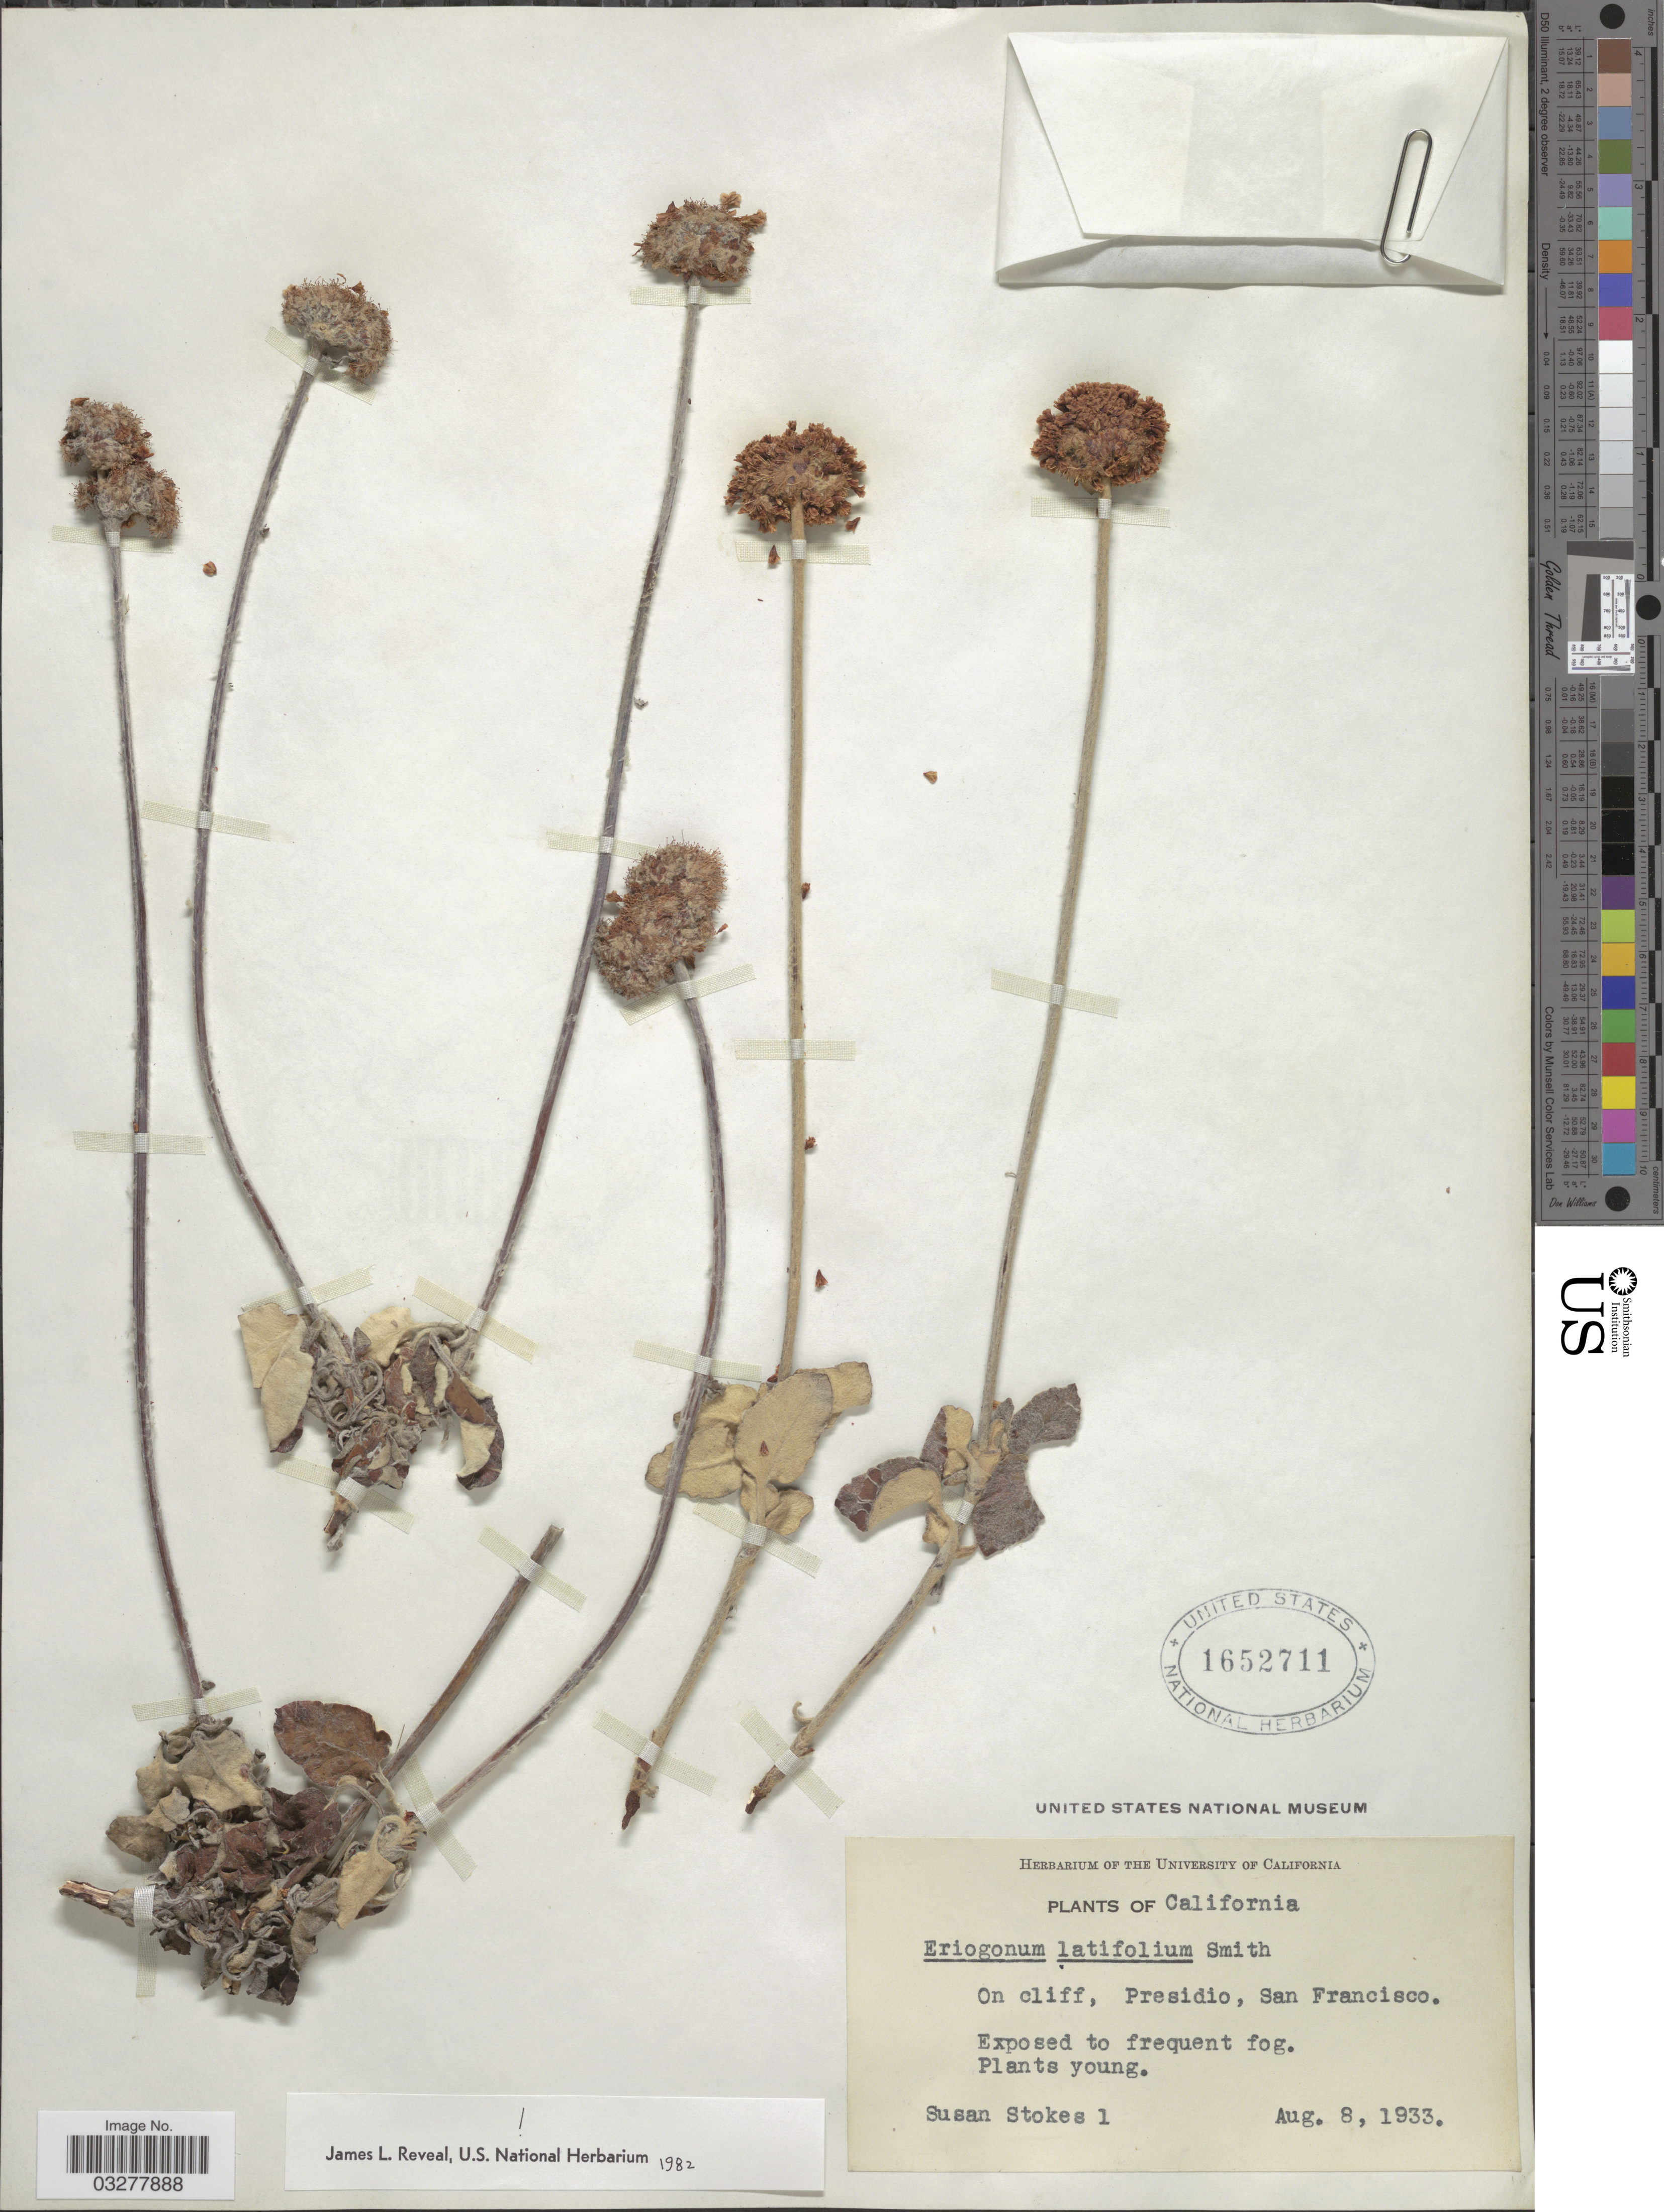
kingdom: Plantae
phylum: Tracheophyta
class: Magnoliopsida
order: Caryophyllales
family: Polygonaceae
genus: Eriogonum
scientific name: Eriogonum latifolium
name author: Sm.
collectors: S. G. Stokes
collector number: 1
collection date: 1933-08-08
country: United States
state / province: California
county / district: San Francisco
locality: Presidio, San Francisco.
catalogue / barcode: US 1652711